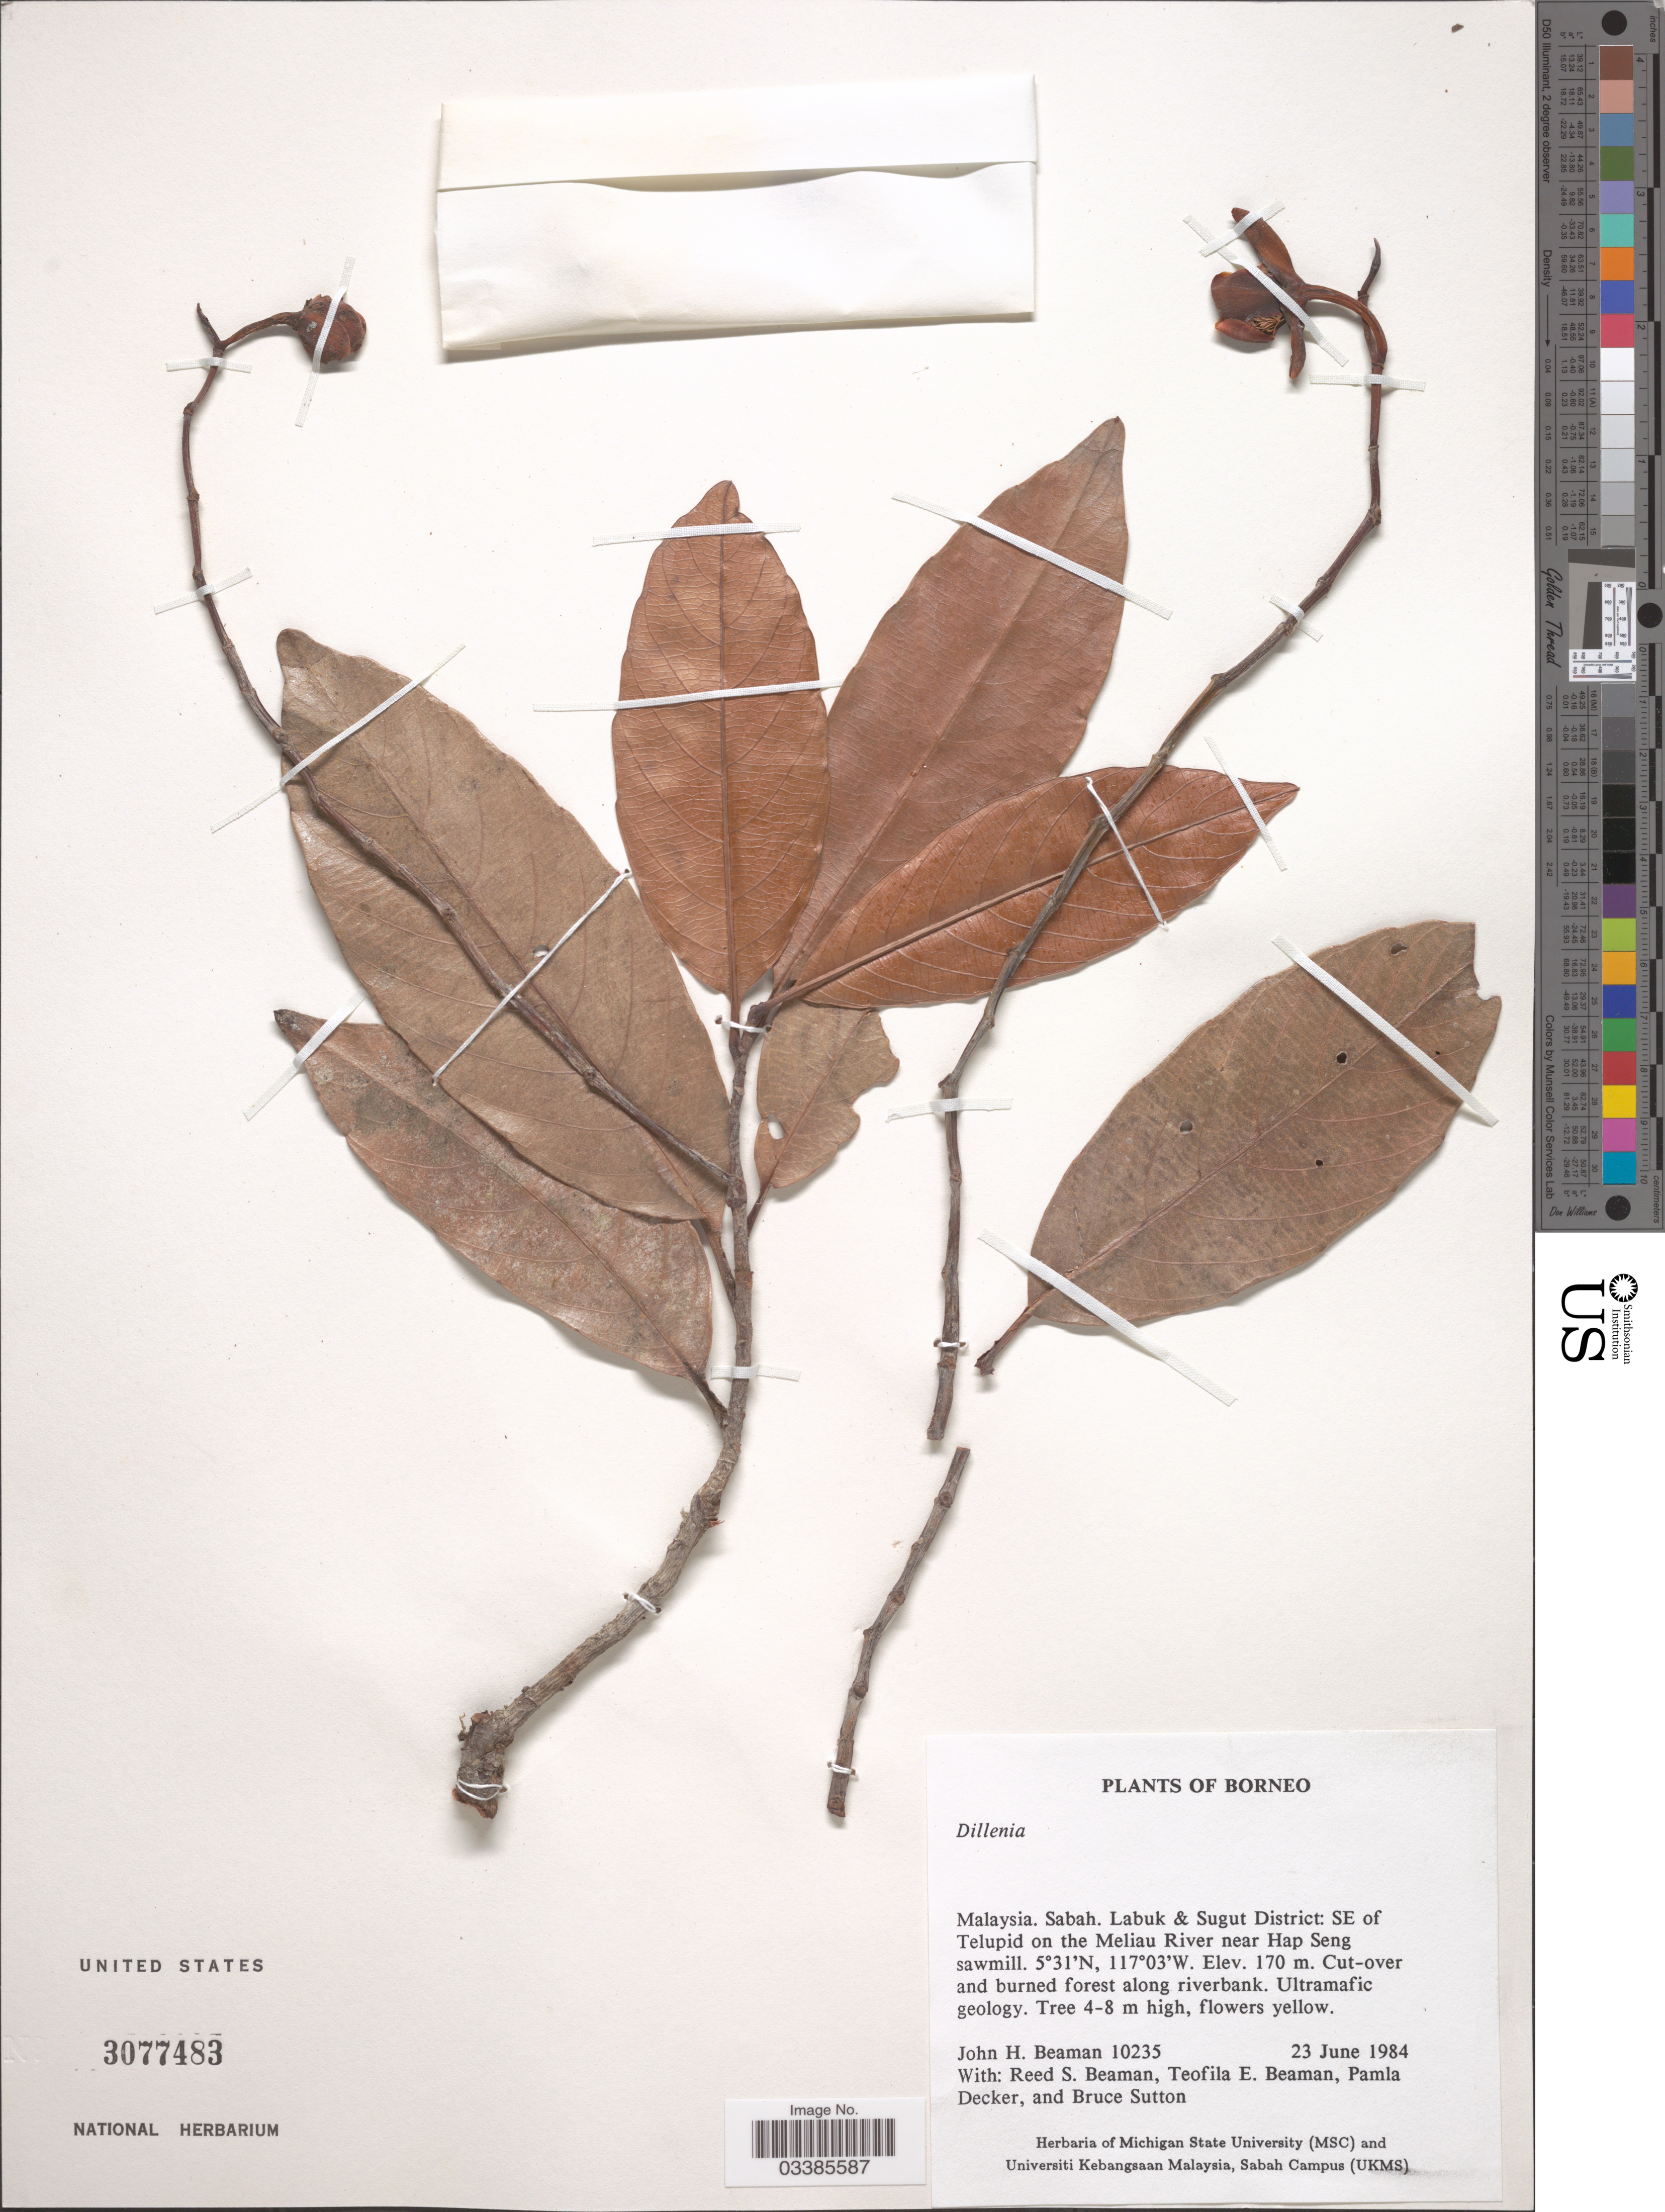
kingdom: Plantae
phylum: Tracheophyta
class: Magnoliopsida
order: Dilleniales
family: Dilleniaceae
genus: Dillenia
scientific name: Dillenia sp.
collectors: J. H. Beaman, R. S. Beaman, T. E. Beaman, P. Decker & B. Sutton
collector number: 10235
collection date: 1984-06-23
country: Malaysia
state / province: Sabah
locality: Borneo. Labuk & Sugut District: SE of Telupid on the Meliau River near Hap Seng sawmill.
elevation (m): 170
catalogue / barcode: US 3077483